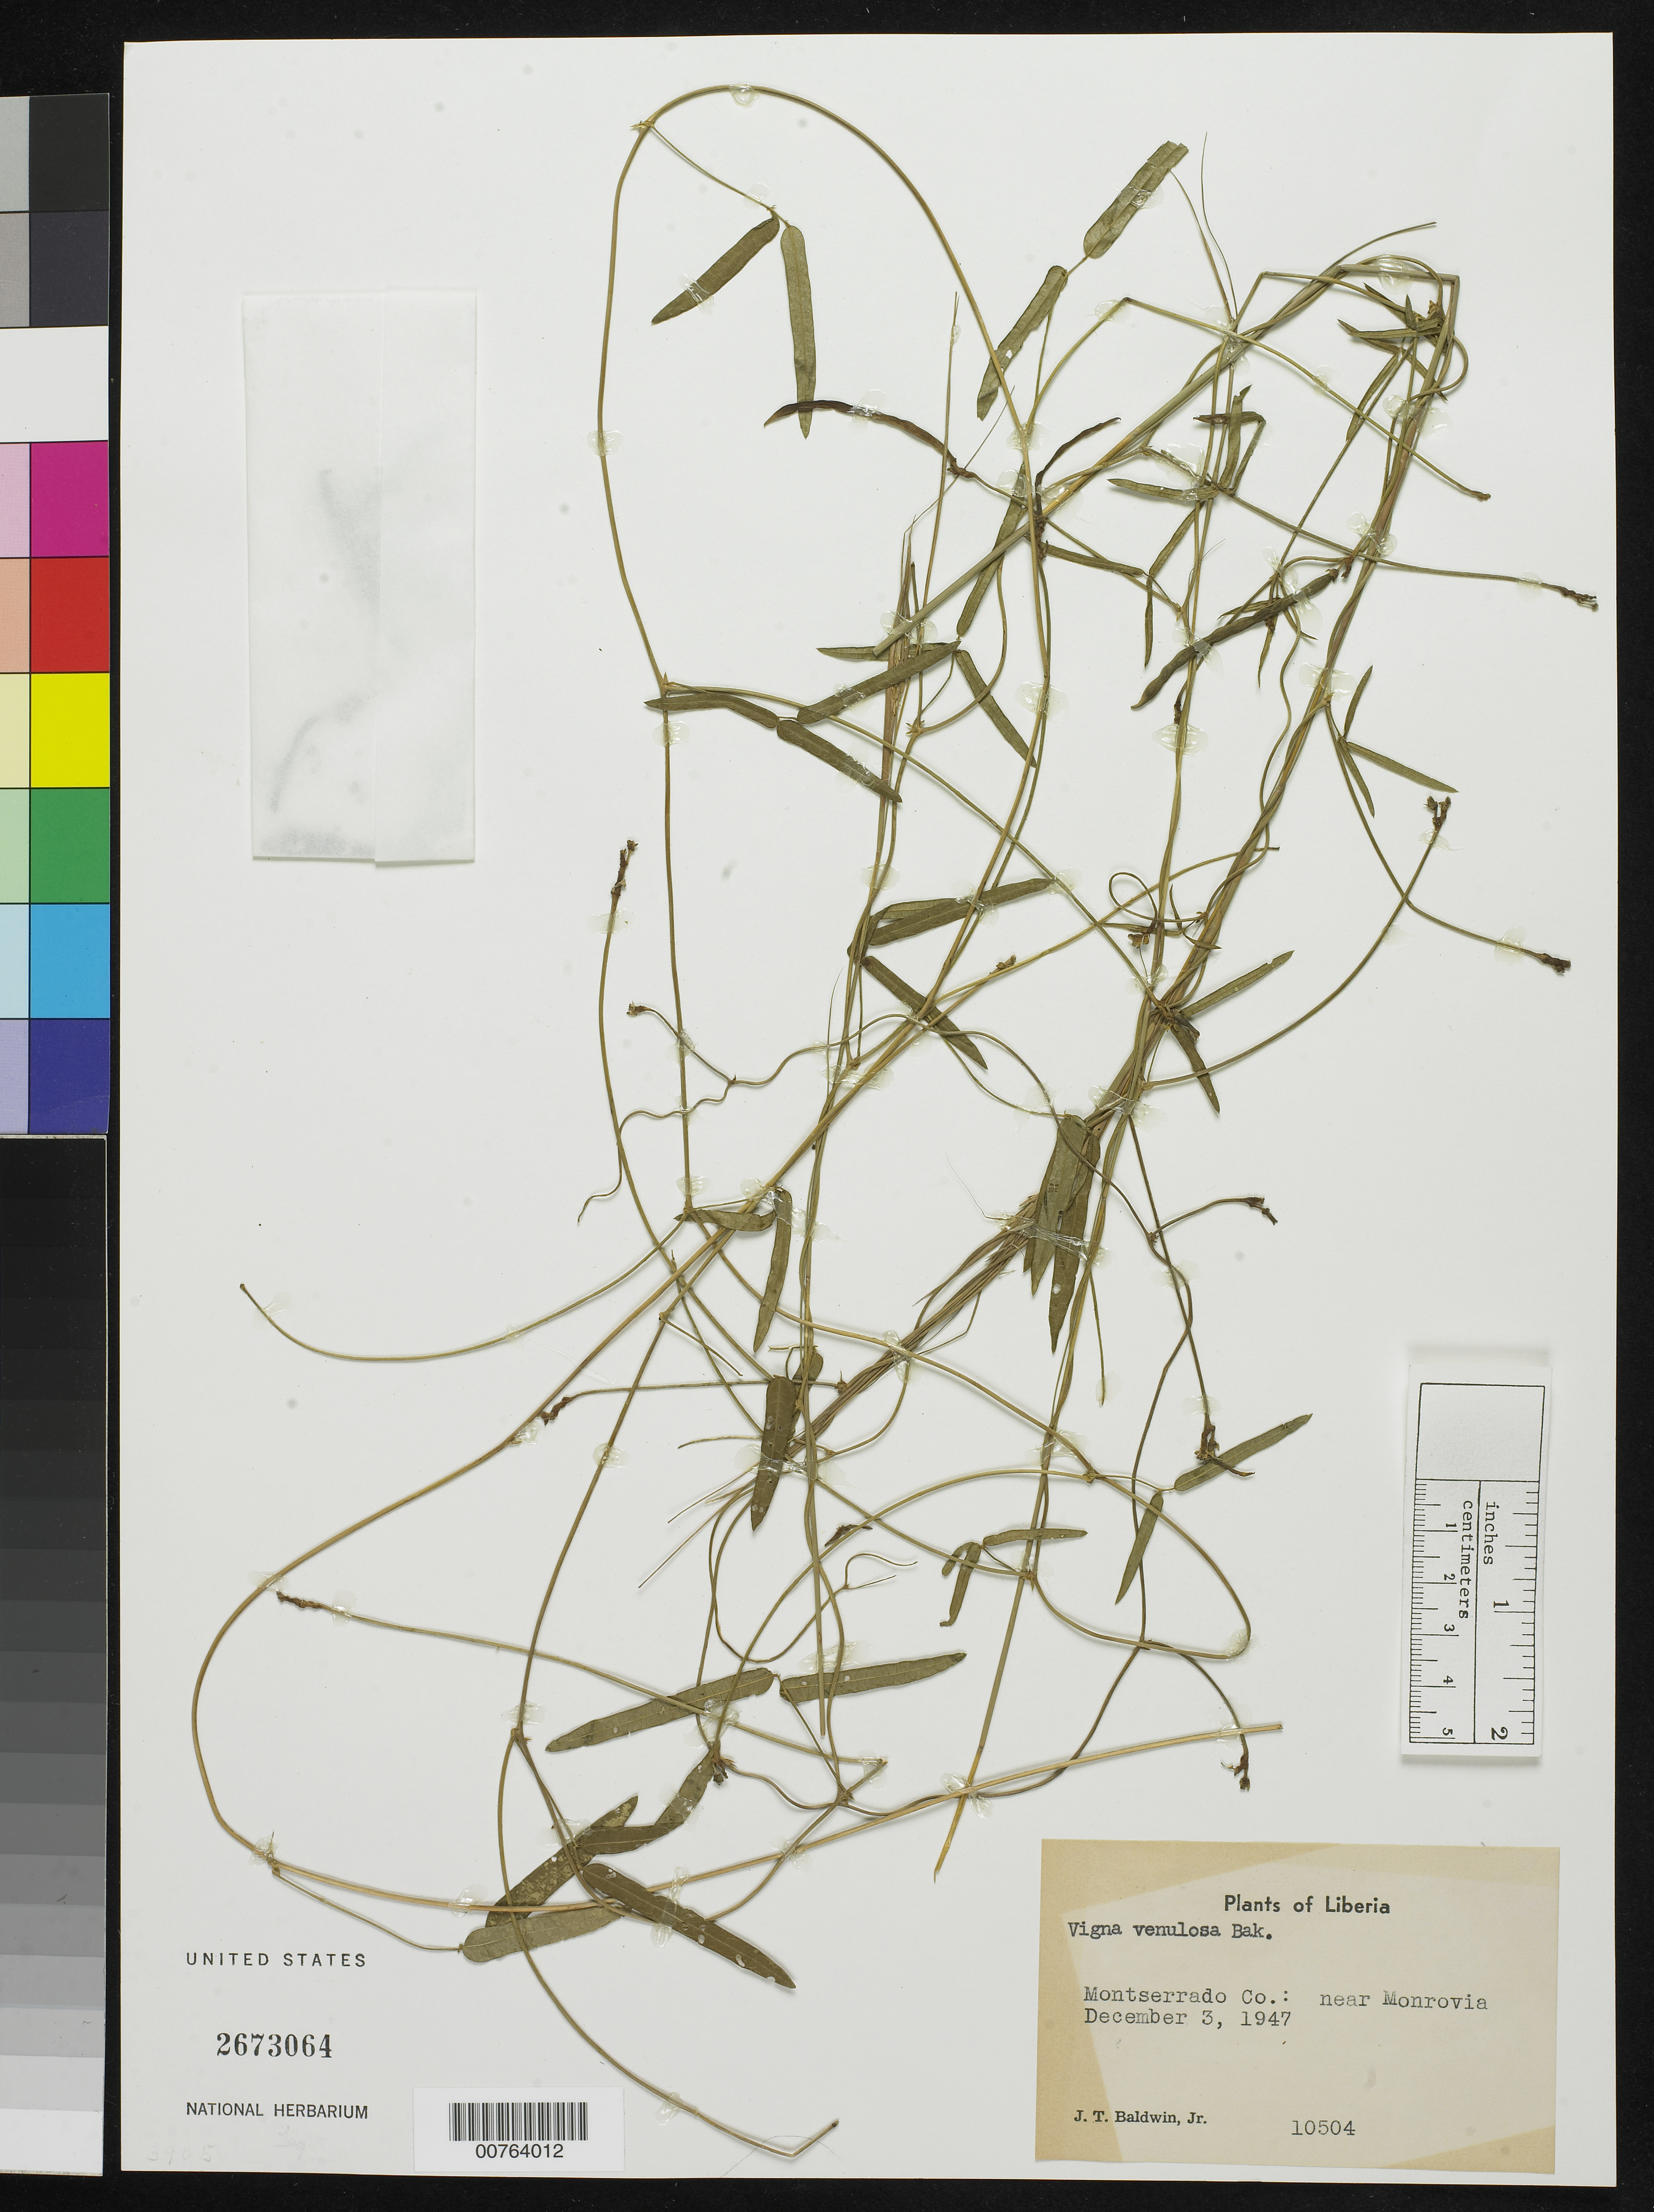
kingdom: Plantae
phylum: Tracheophyta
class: Magnoliopsida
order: Fabales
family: Fabaceae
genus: Vigna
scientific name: Vigna venulosa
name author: Baker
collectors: J. T. Baldwin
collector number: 10504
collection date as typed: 3 Dec 1947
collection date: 1947-12-03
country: Liberia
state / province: Montserrado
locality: near Monrovia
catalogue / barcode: US 2673064